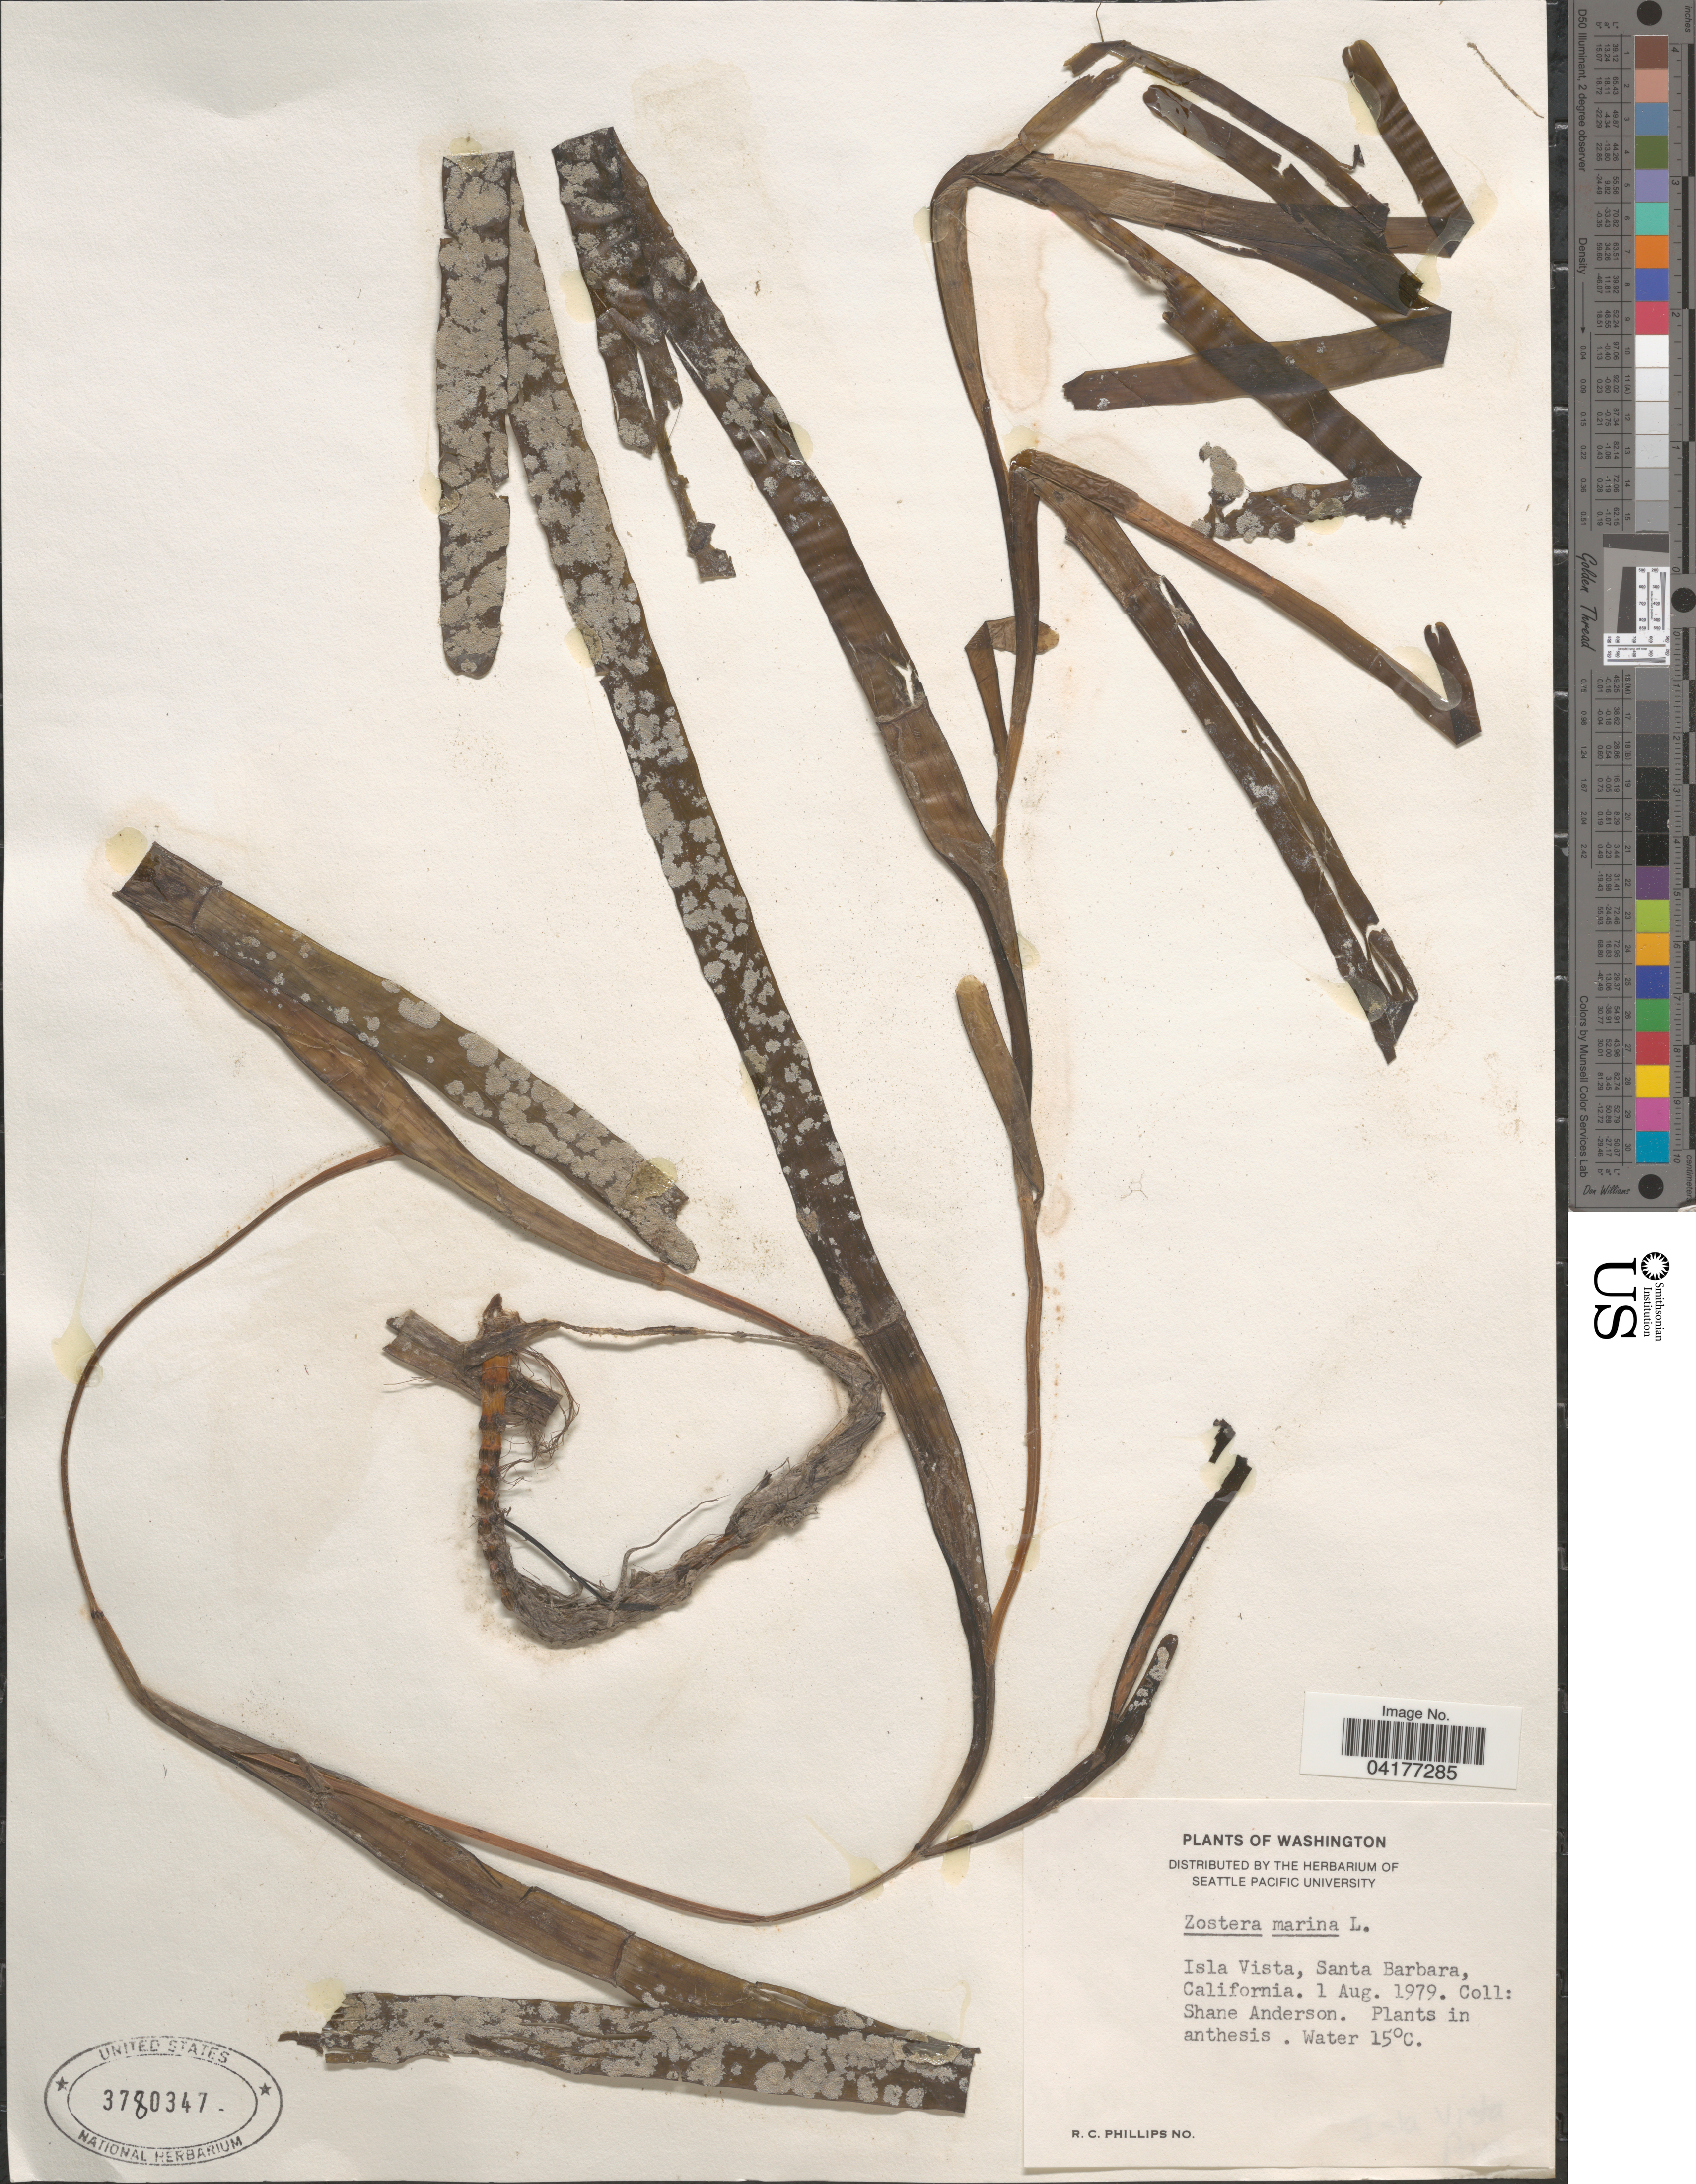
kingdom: Plantae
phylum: Tracheophyta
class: Liliopsida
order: Alismatales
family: Zosteraceae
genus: Zostera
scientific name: Zostera marina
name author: L.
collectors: S. Anderson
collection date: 1979-08-01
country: United States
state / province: California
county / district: Santa Barbara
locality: Isla Vista, Santa Barbara.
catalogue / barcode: US 3780347